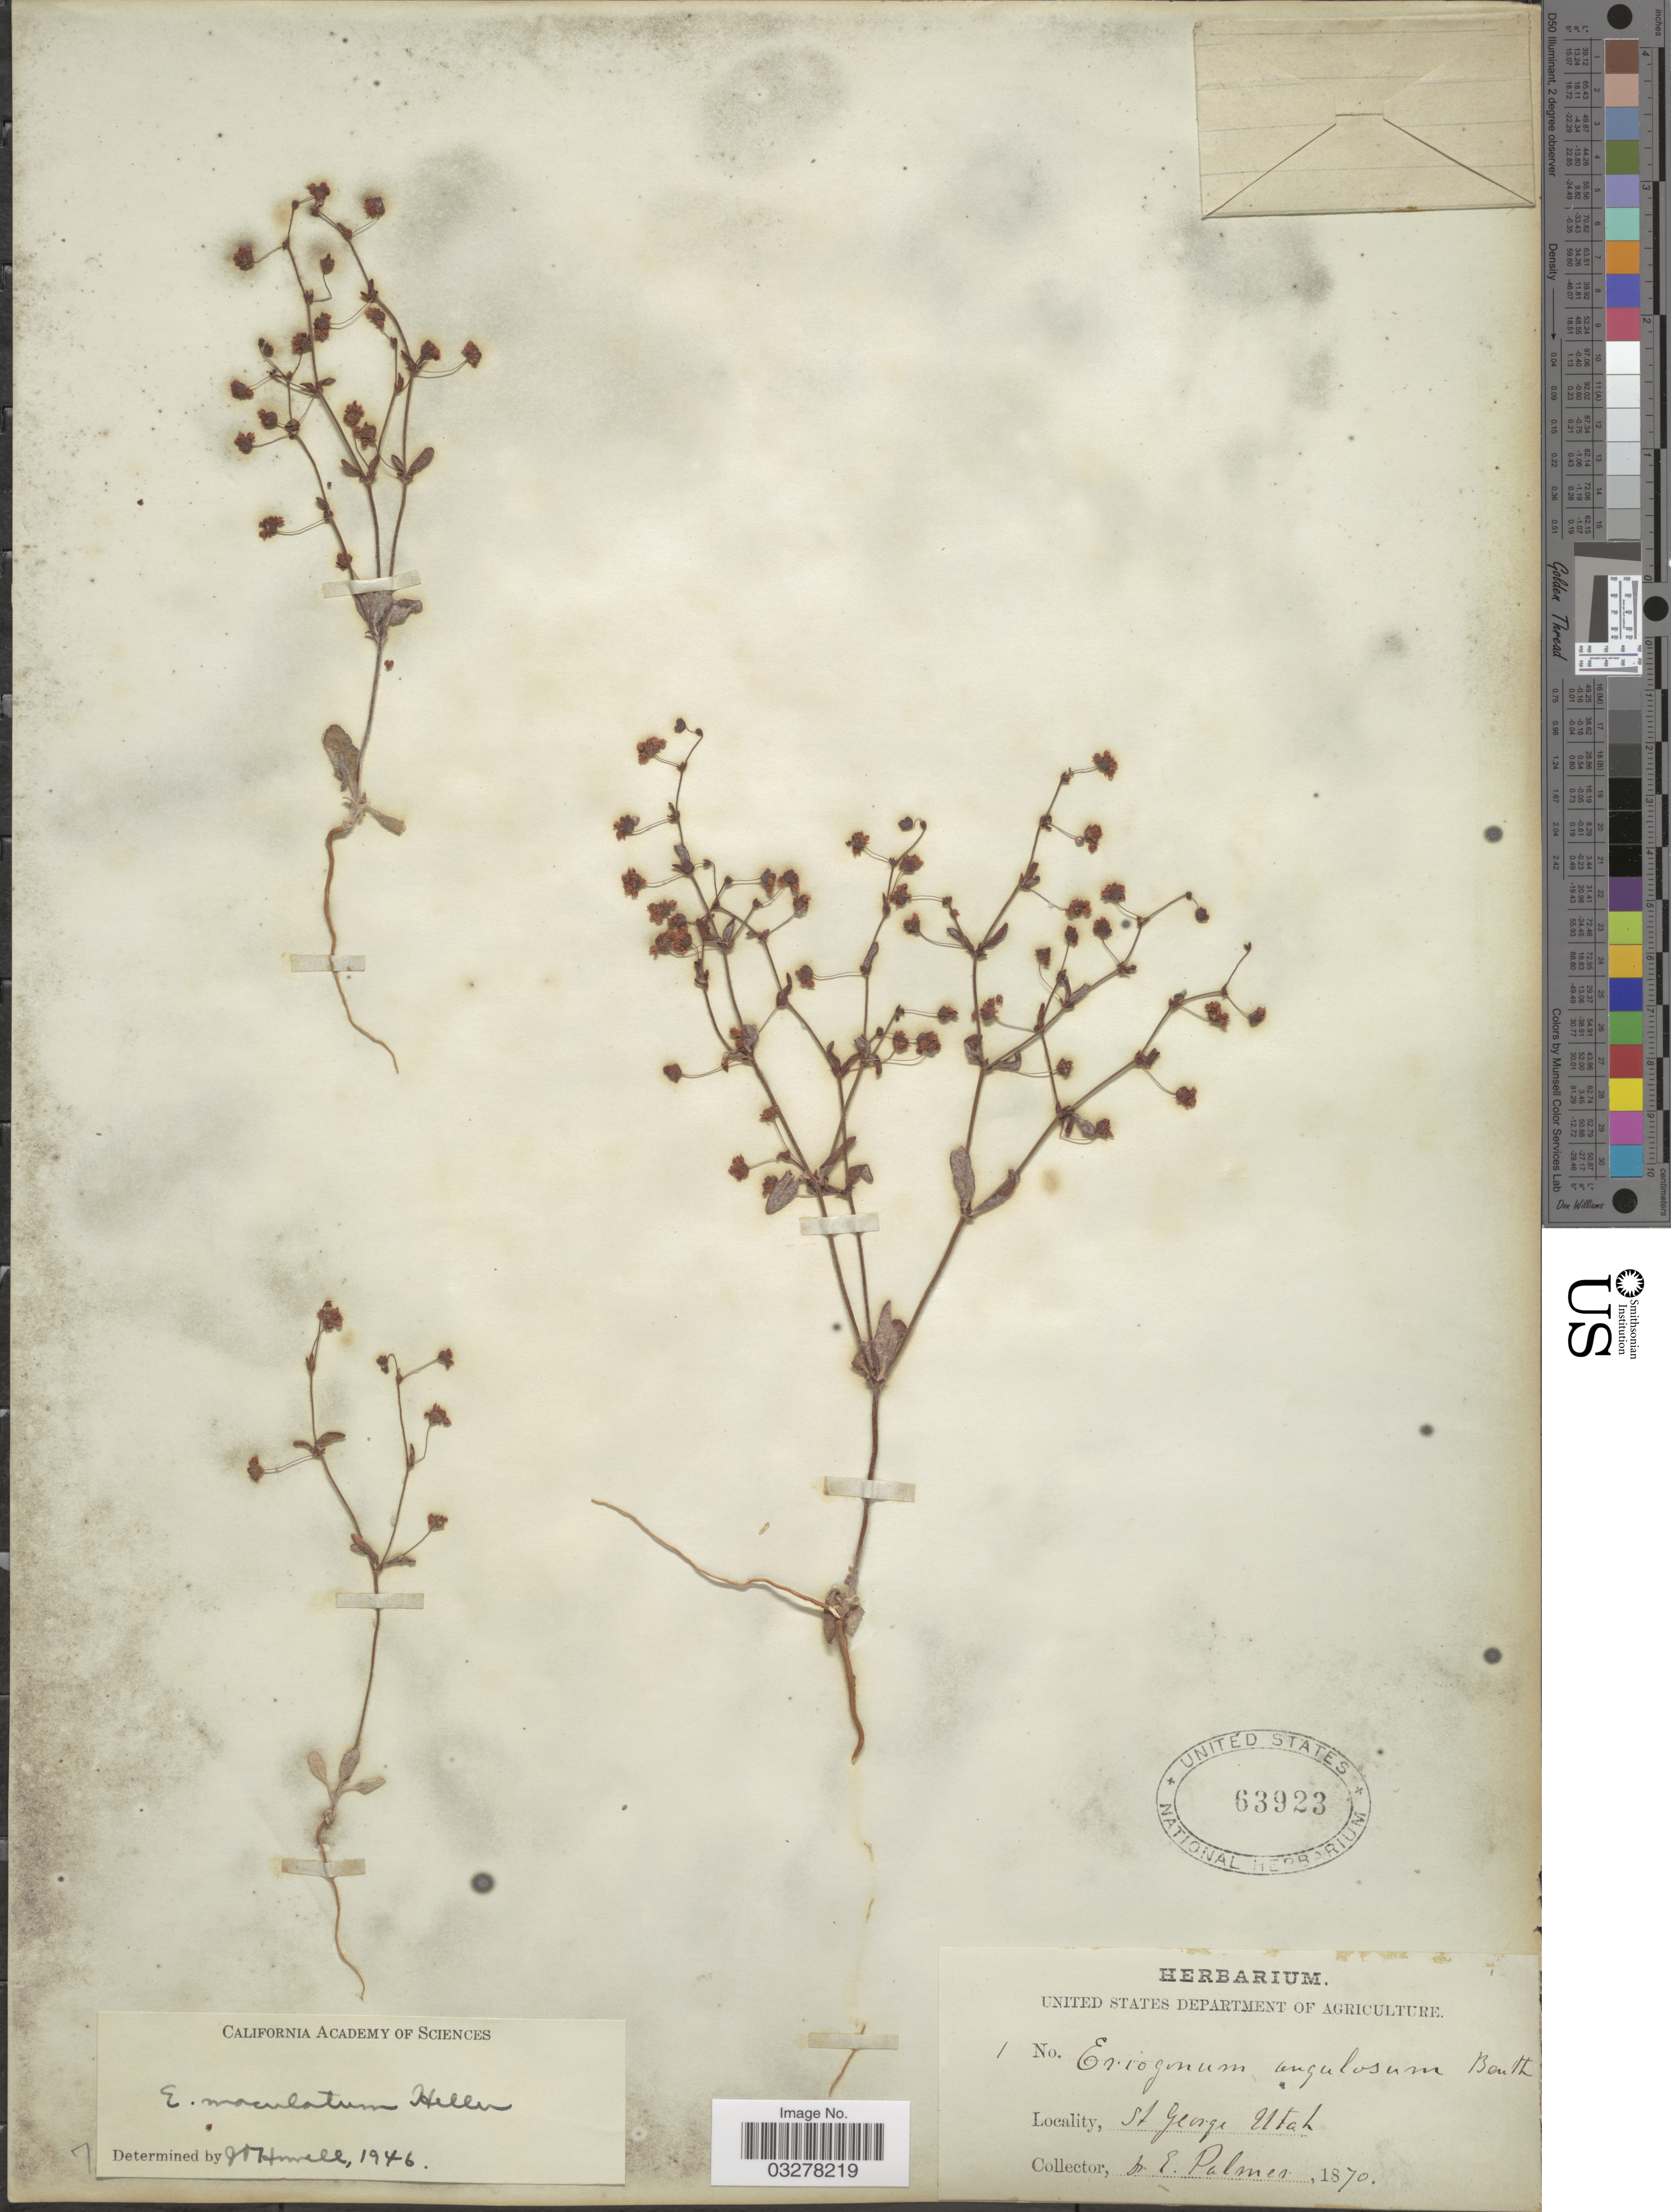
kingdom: Plantae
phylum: Tracheophyta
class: Magnoliopsida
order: Caryophyllales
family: Polygonaceae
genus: Eriogonum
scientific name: Eriogonum maculatum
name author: A. Heller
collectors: E. Palmer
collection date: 1870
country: United States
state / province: Utah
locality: St George.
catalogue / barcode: US 63923